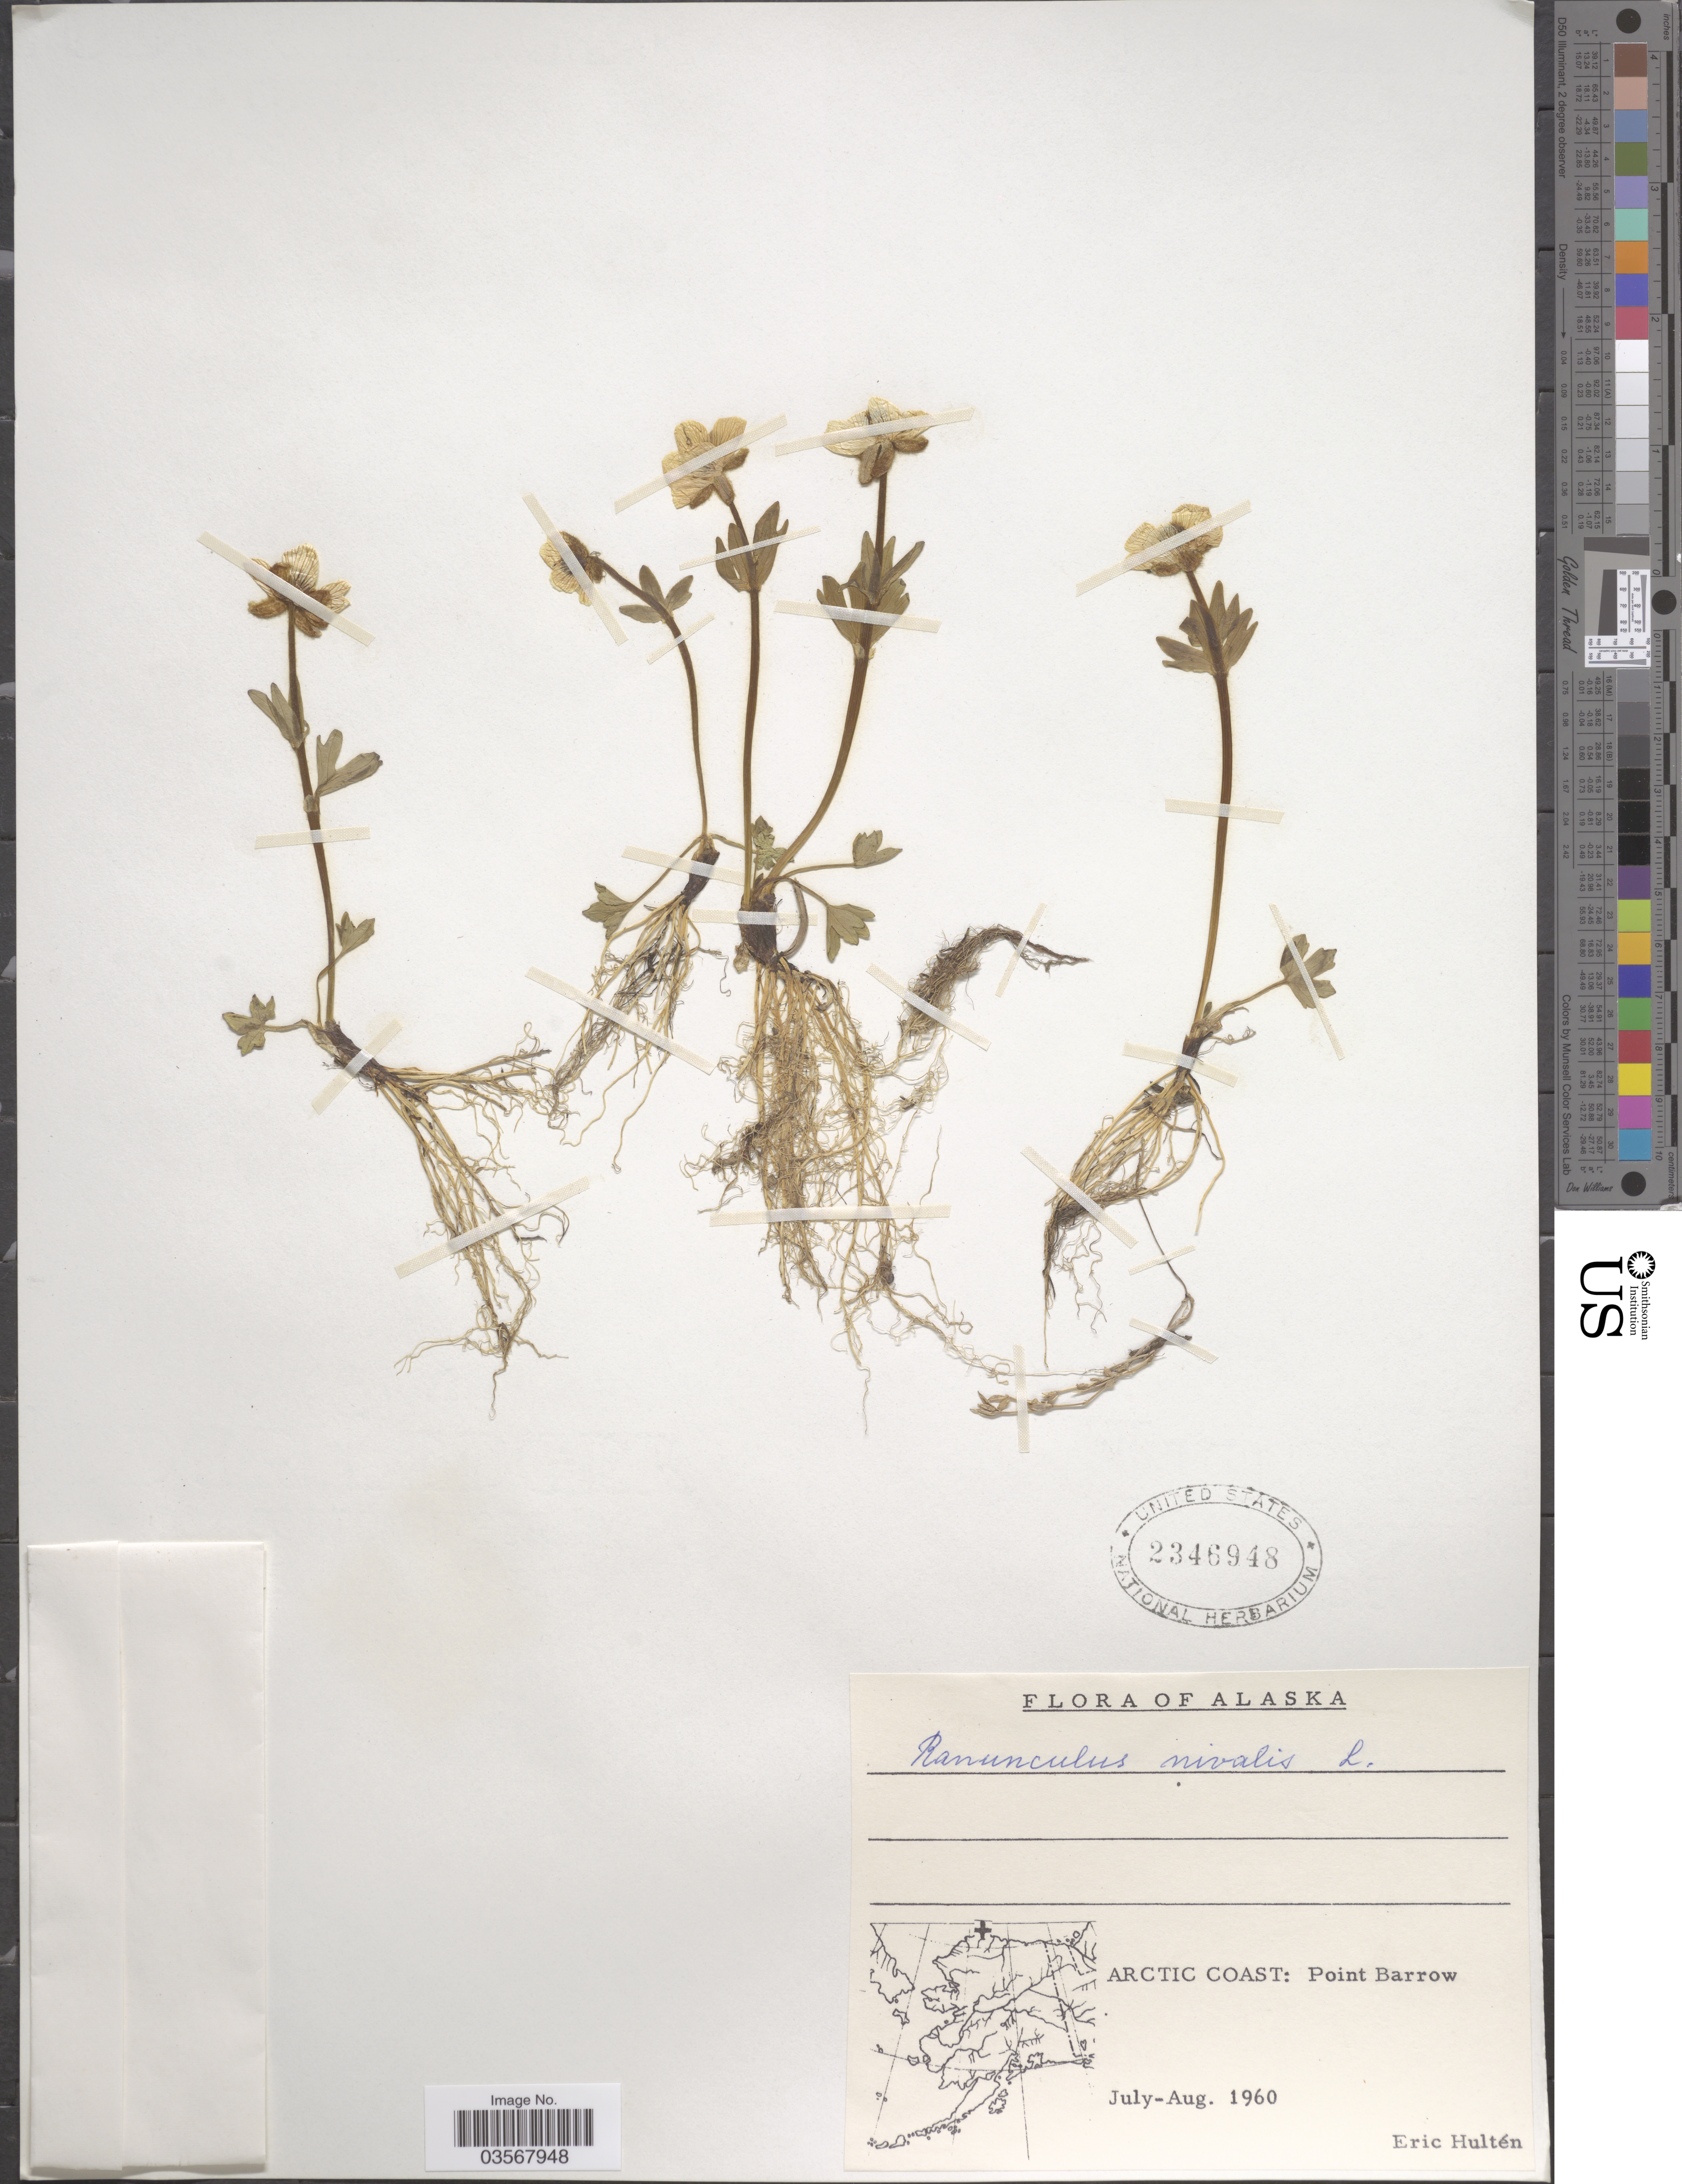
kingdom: Plantae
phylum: Tracheophyta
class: Magnoliopsida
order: Ranunculales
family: Ranunculaceae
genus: Ranunculus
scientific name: Ranunculus nivalis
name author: L.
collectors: E. G. Hultén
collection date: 1960-07/1960-08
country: United States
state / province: Alabama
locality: Arctic Coast: Point Barrow.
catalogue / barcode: US 2346948